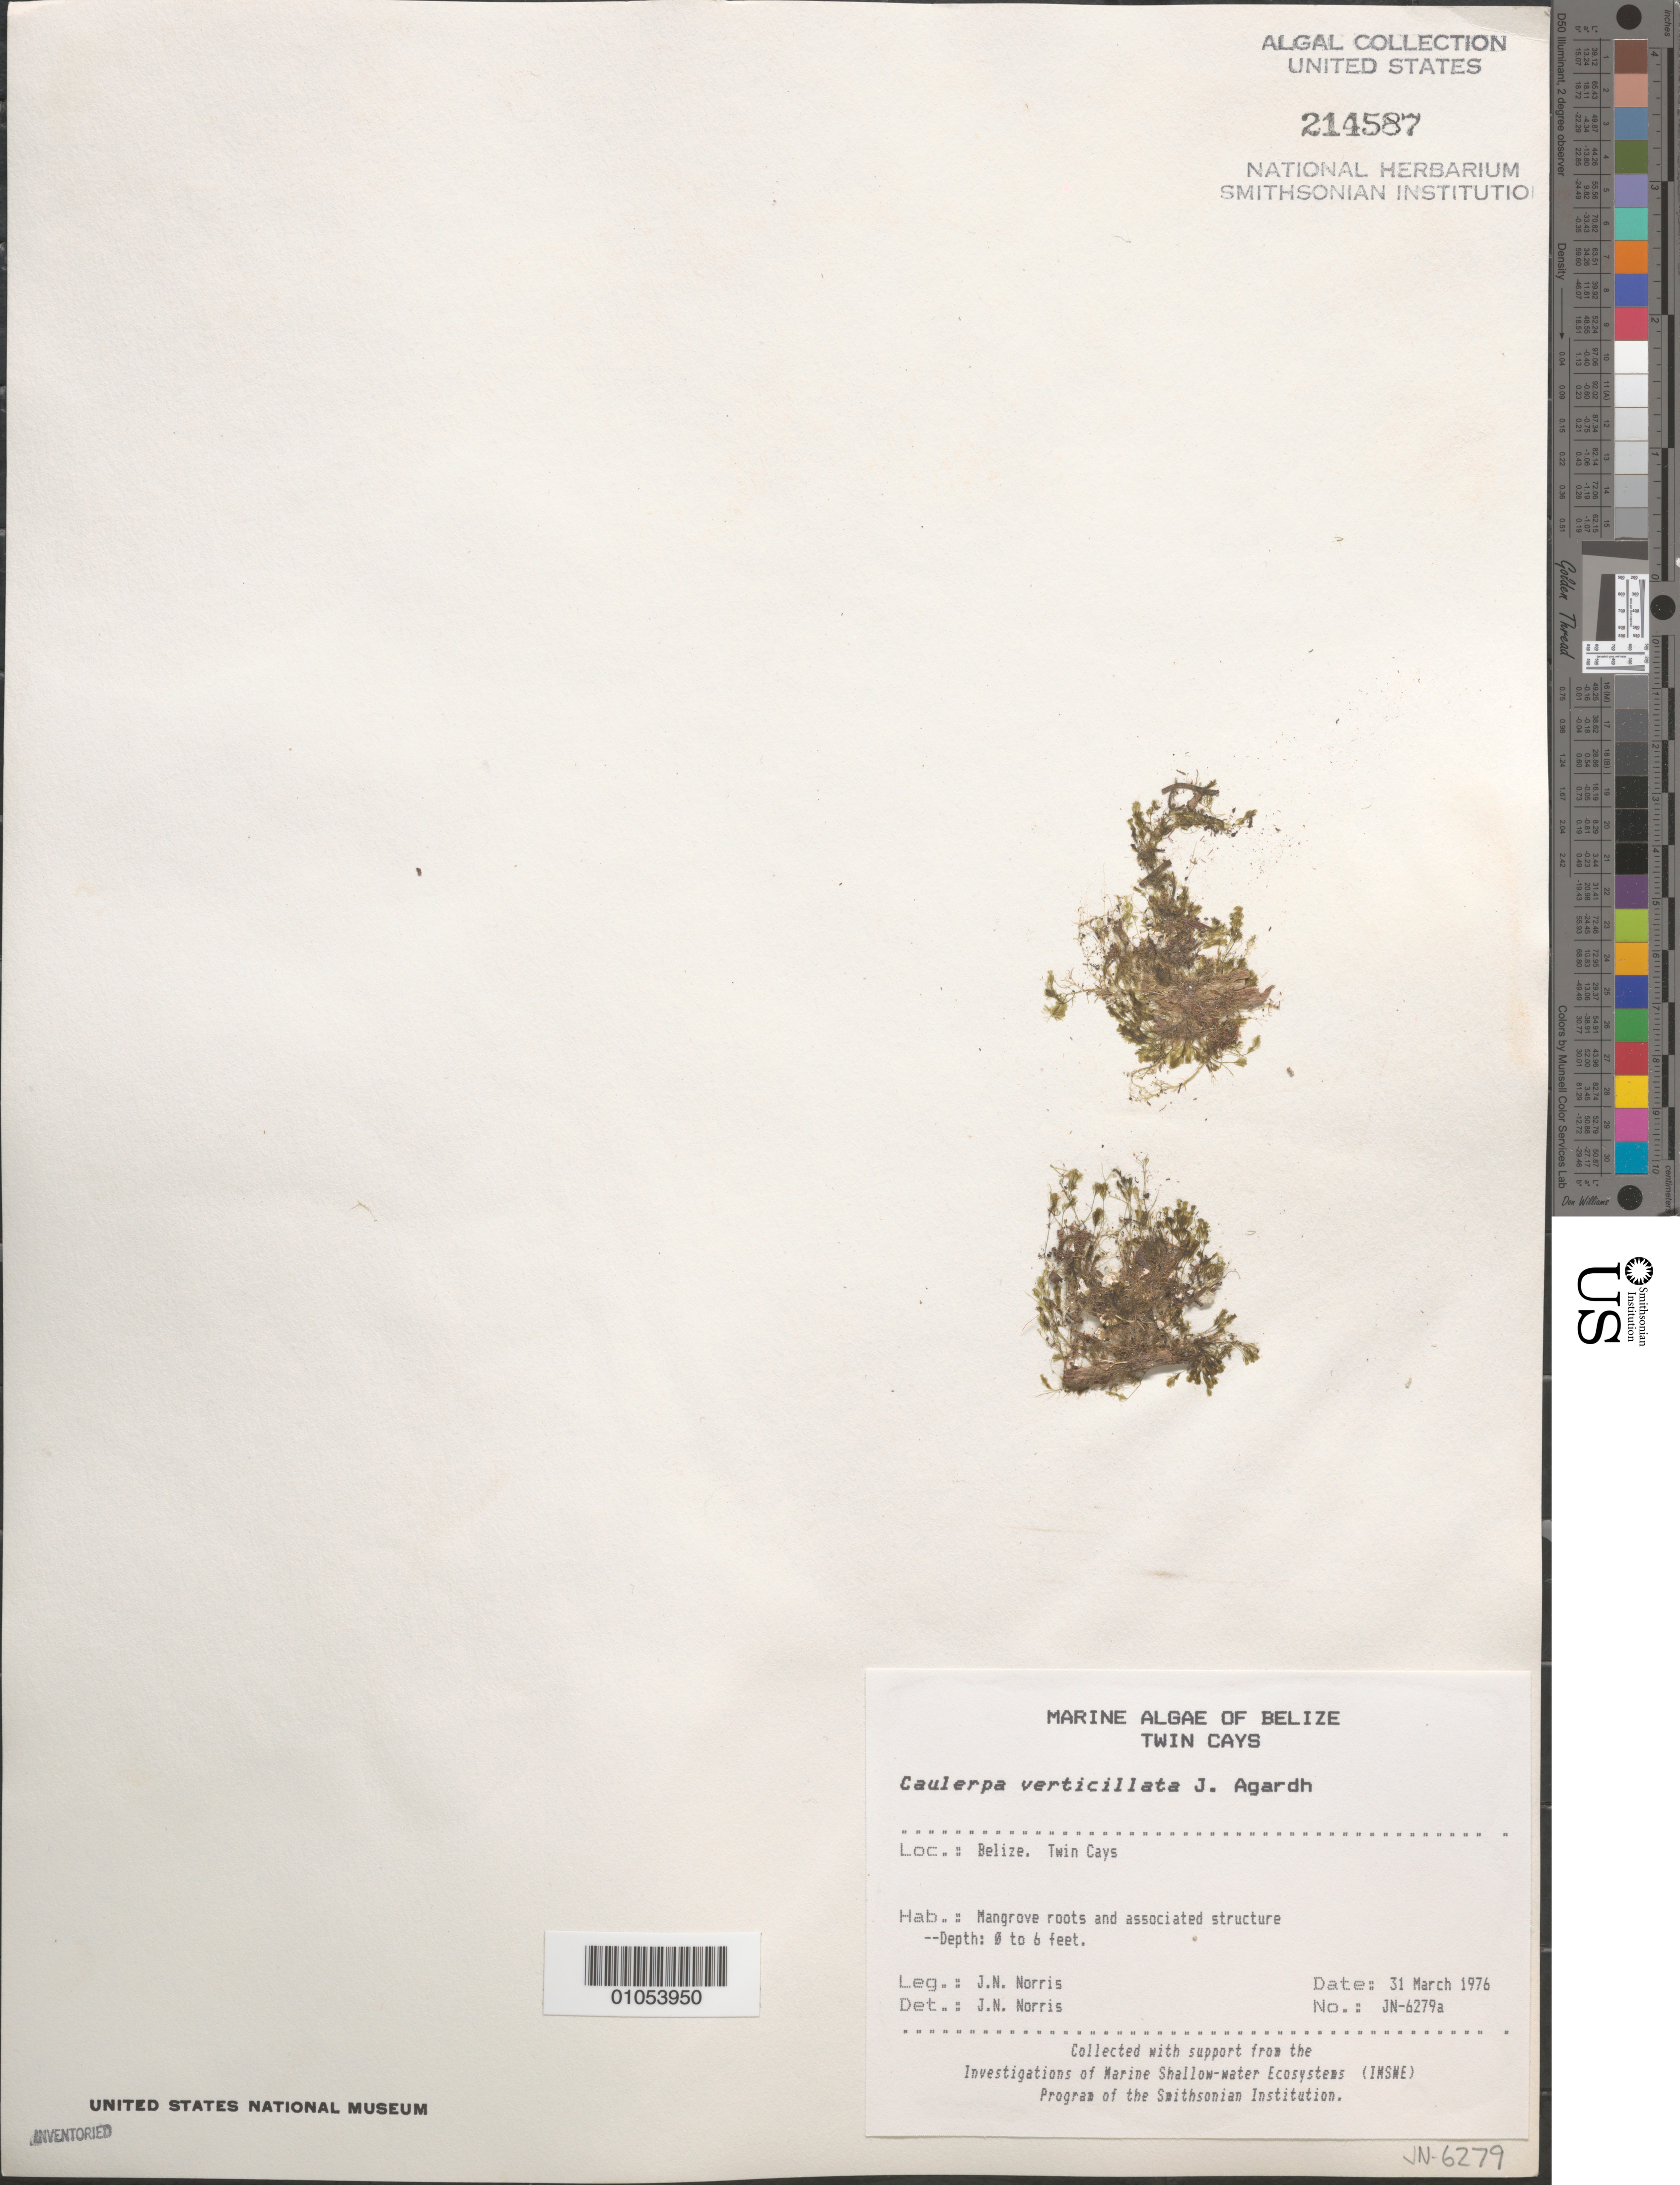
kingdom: Plantae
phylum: Chlorophyta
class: Ulvophyceae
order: Bryopsidales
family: Caulerpaceae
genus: Caulerpa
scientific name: Caulerpa verticillata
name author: J. Agardh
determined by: Norris, James N.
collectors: J. N. Norris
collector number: JN-6279a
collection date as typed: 31 Mar 1976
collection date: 1976-03-31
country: Belize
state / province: Stann Creek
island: Twin Cays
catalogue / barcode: US 214587